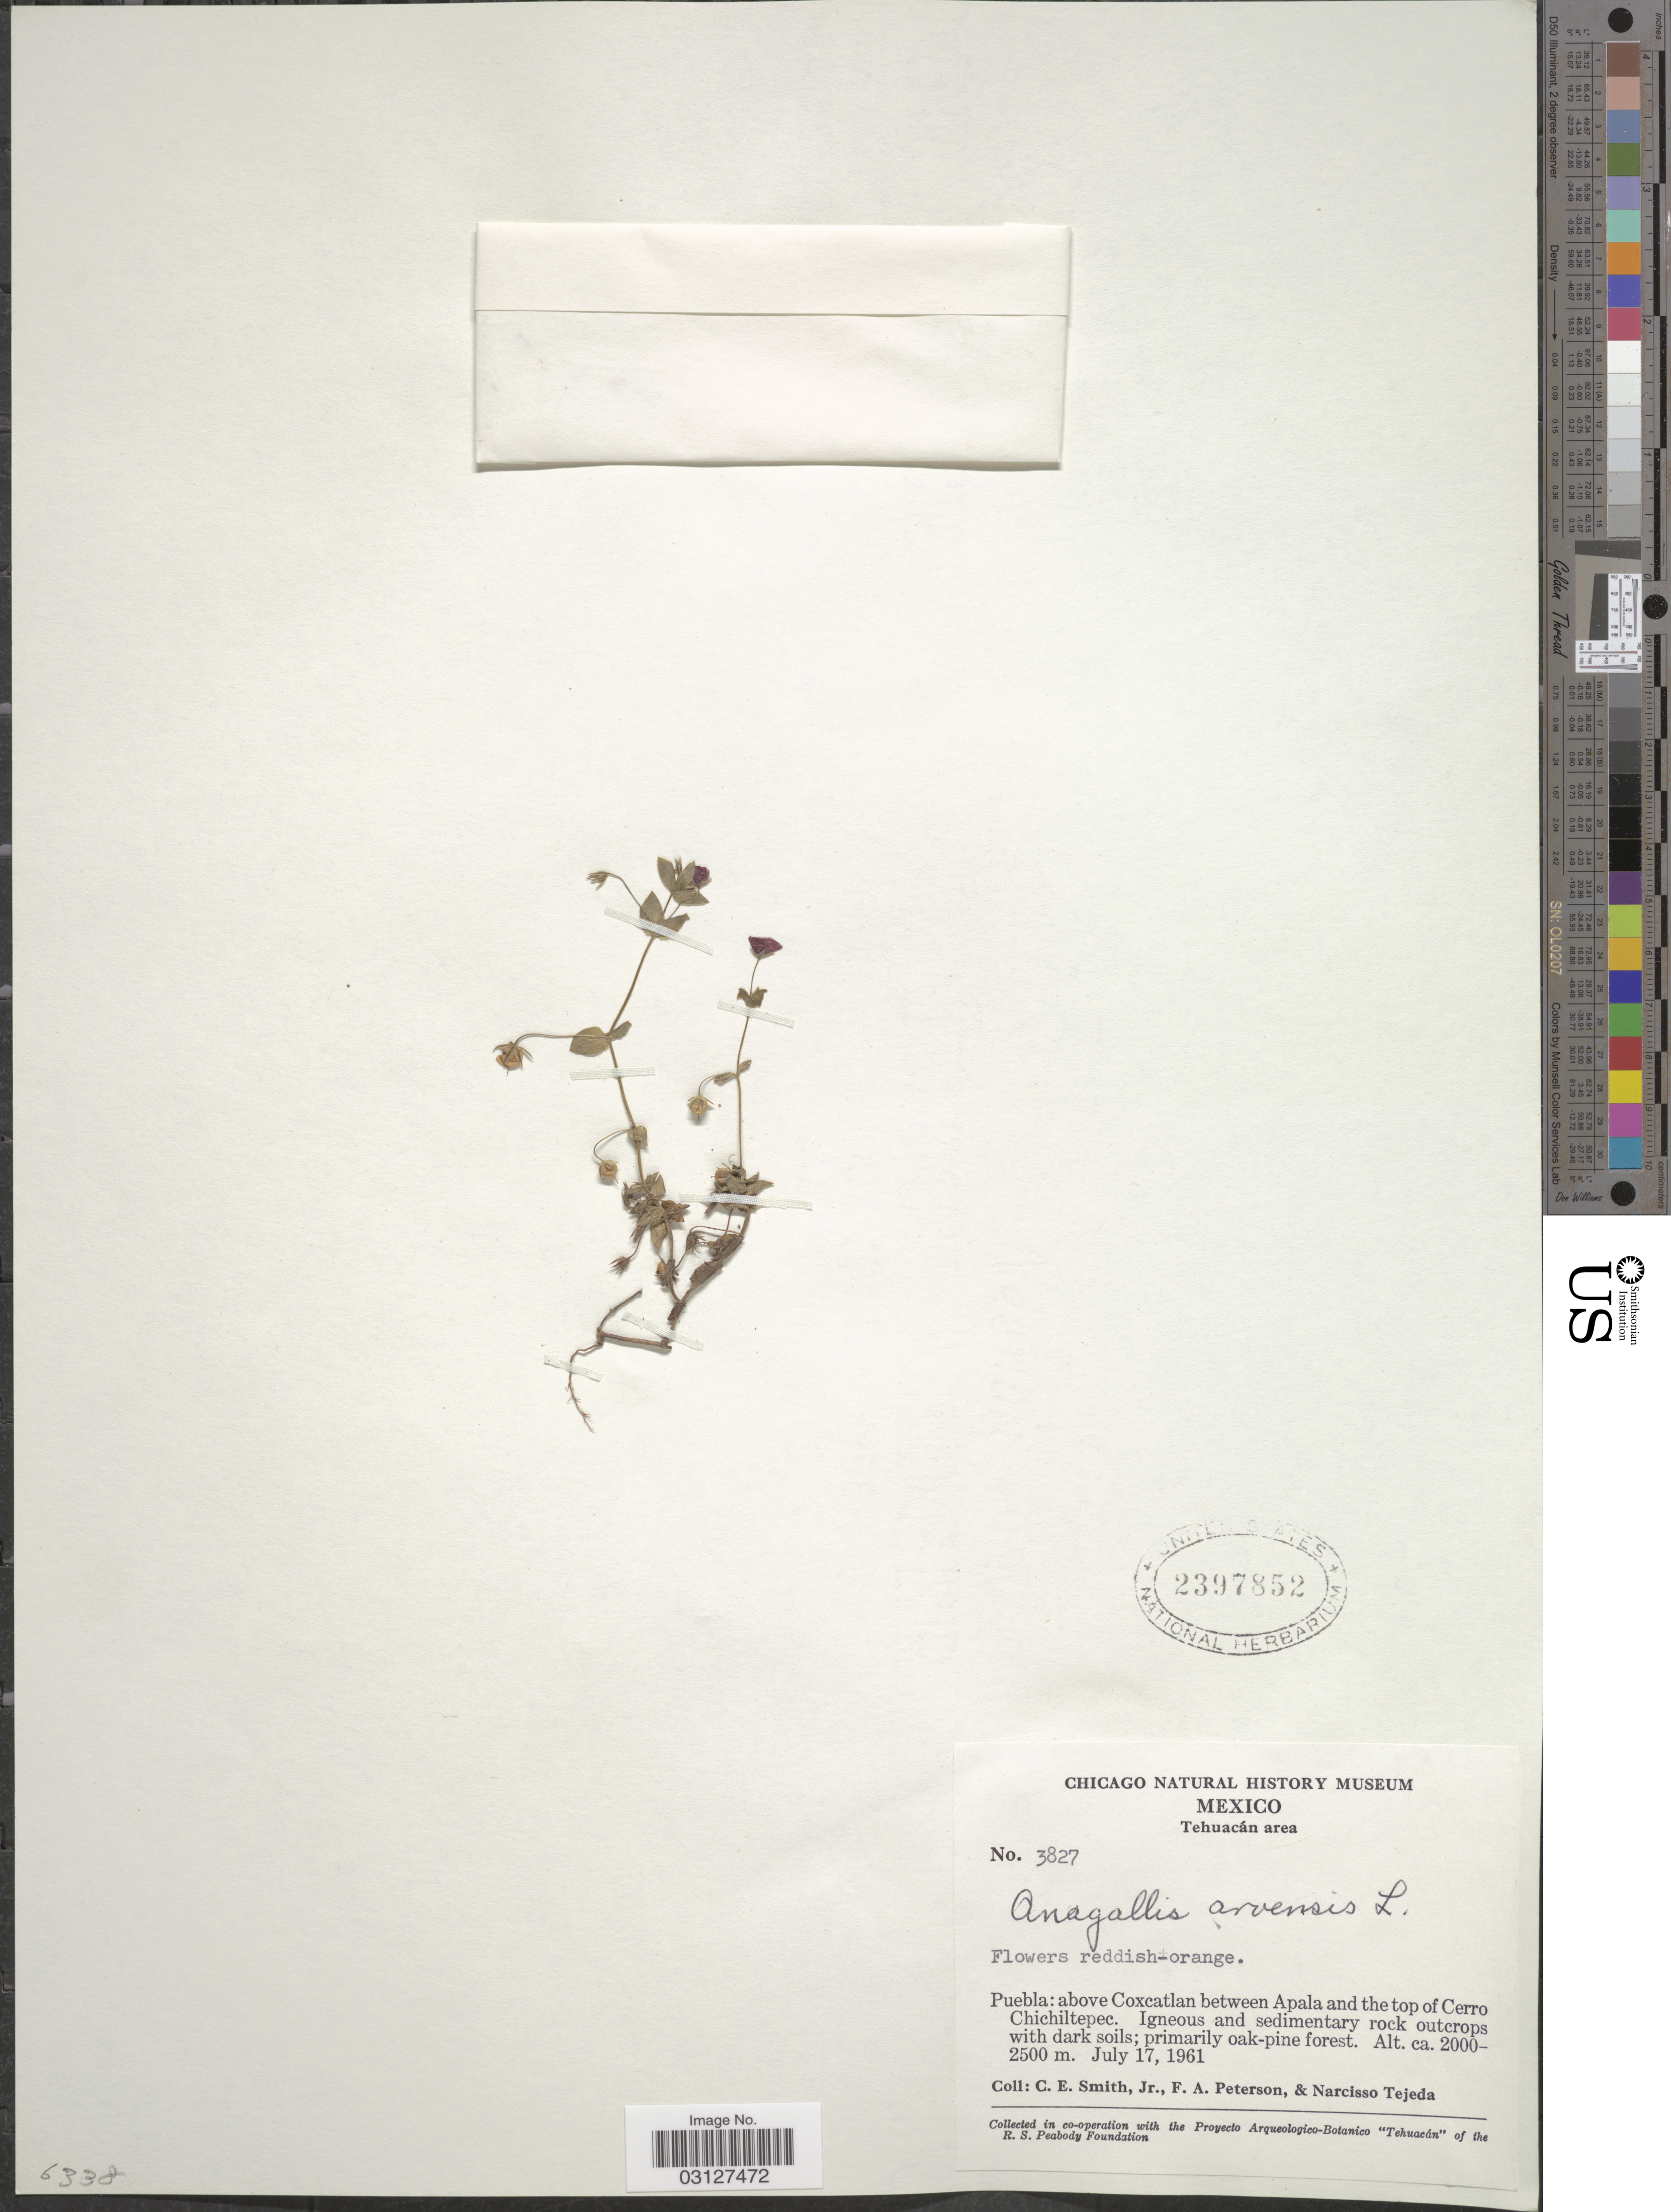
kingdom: Plantae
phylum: Tracheophyta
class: Magnoliopsida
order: Ericales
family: Primulaceae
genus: Anagallis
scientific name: Anagallis arvensis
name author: L.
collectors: C. E. Smith Jr., F. A. Peterson & N. Tejeda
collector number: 3827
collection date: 1961-07-17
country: Mexico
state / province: Puebla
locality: Tehuacán area. Puebla: above Coxcatlan between Apala and the top of Cerro Chichiltepec.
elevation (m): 2000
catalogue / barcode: US 2397852